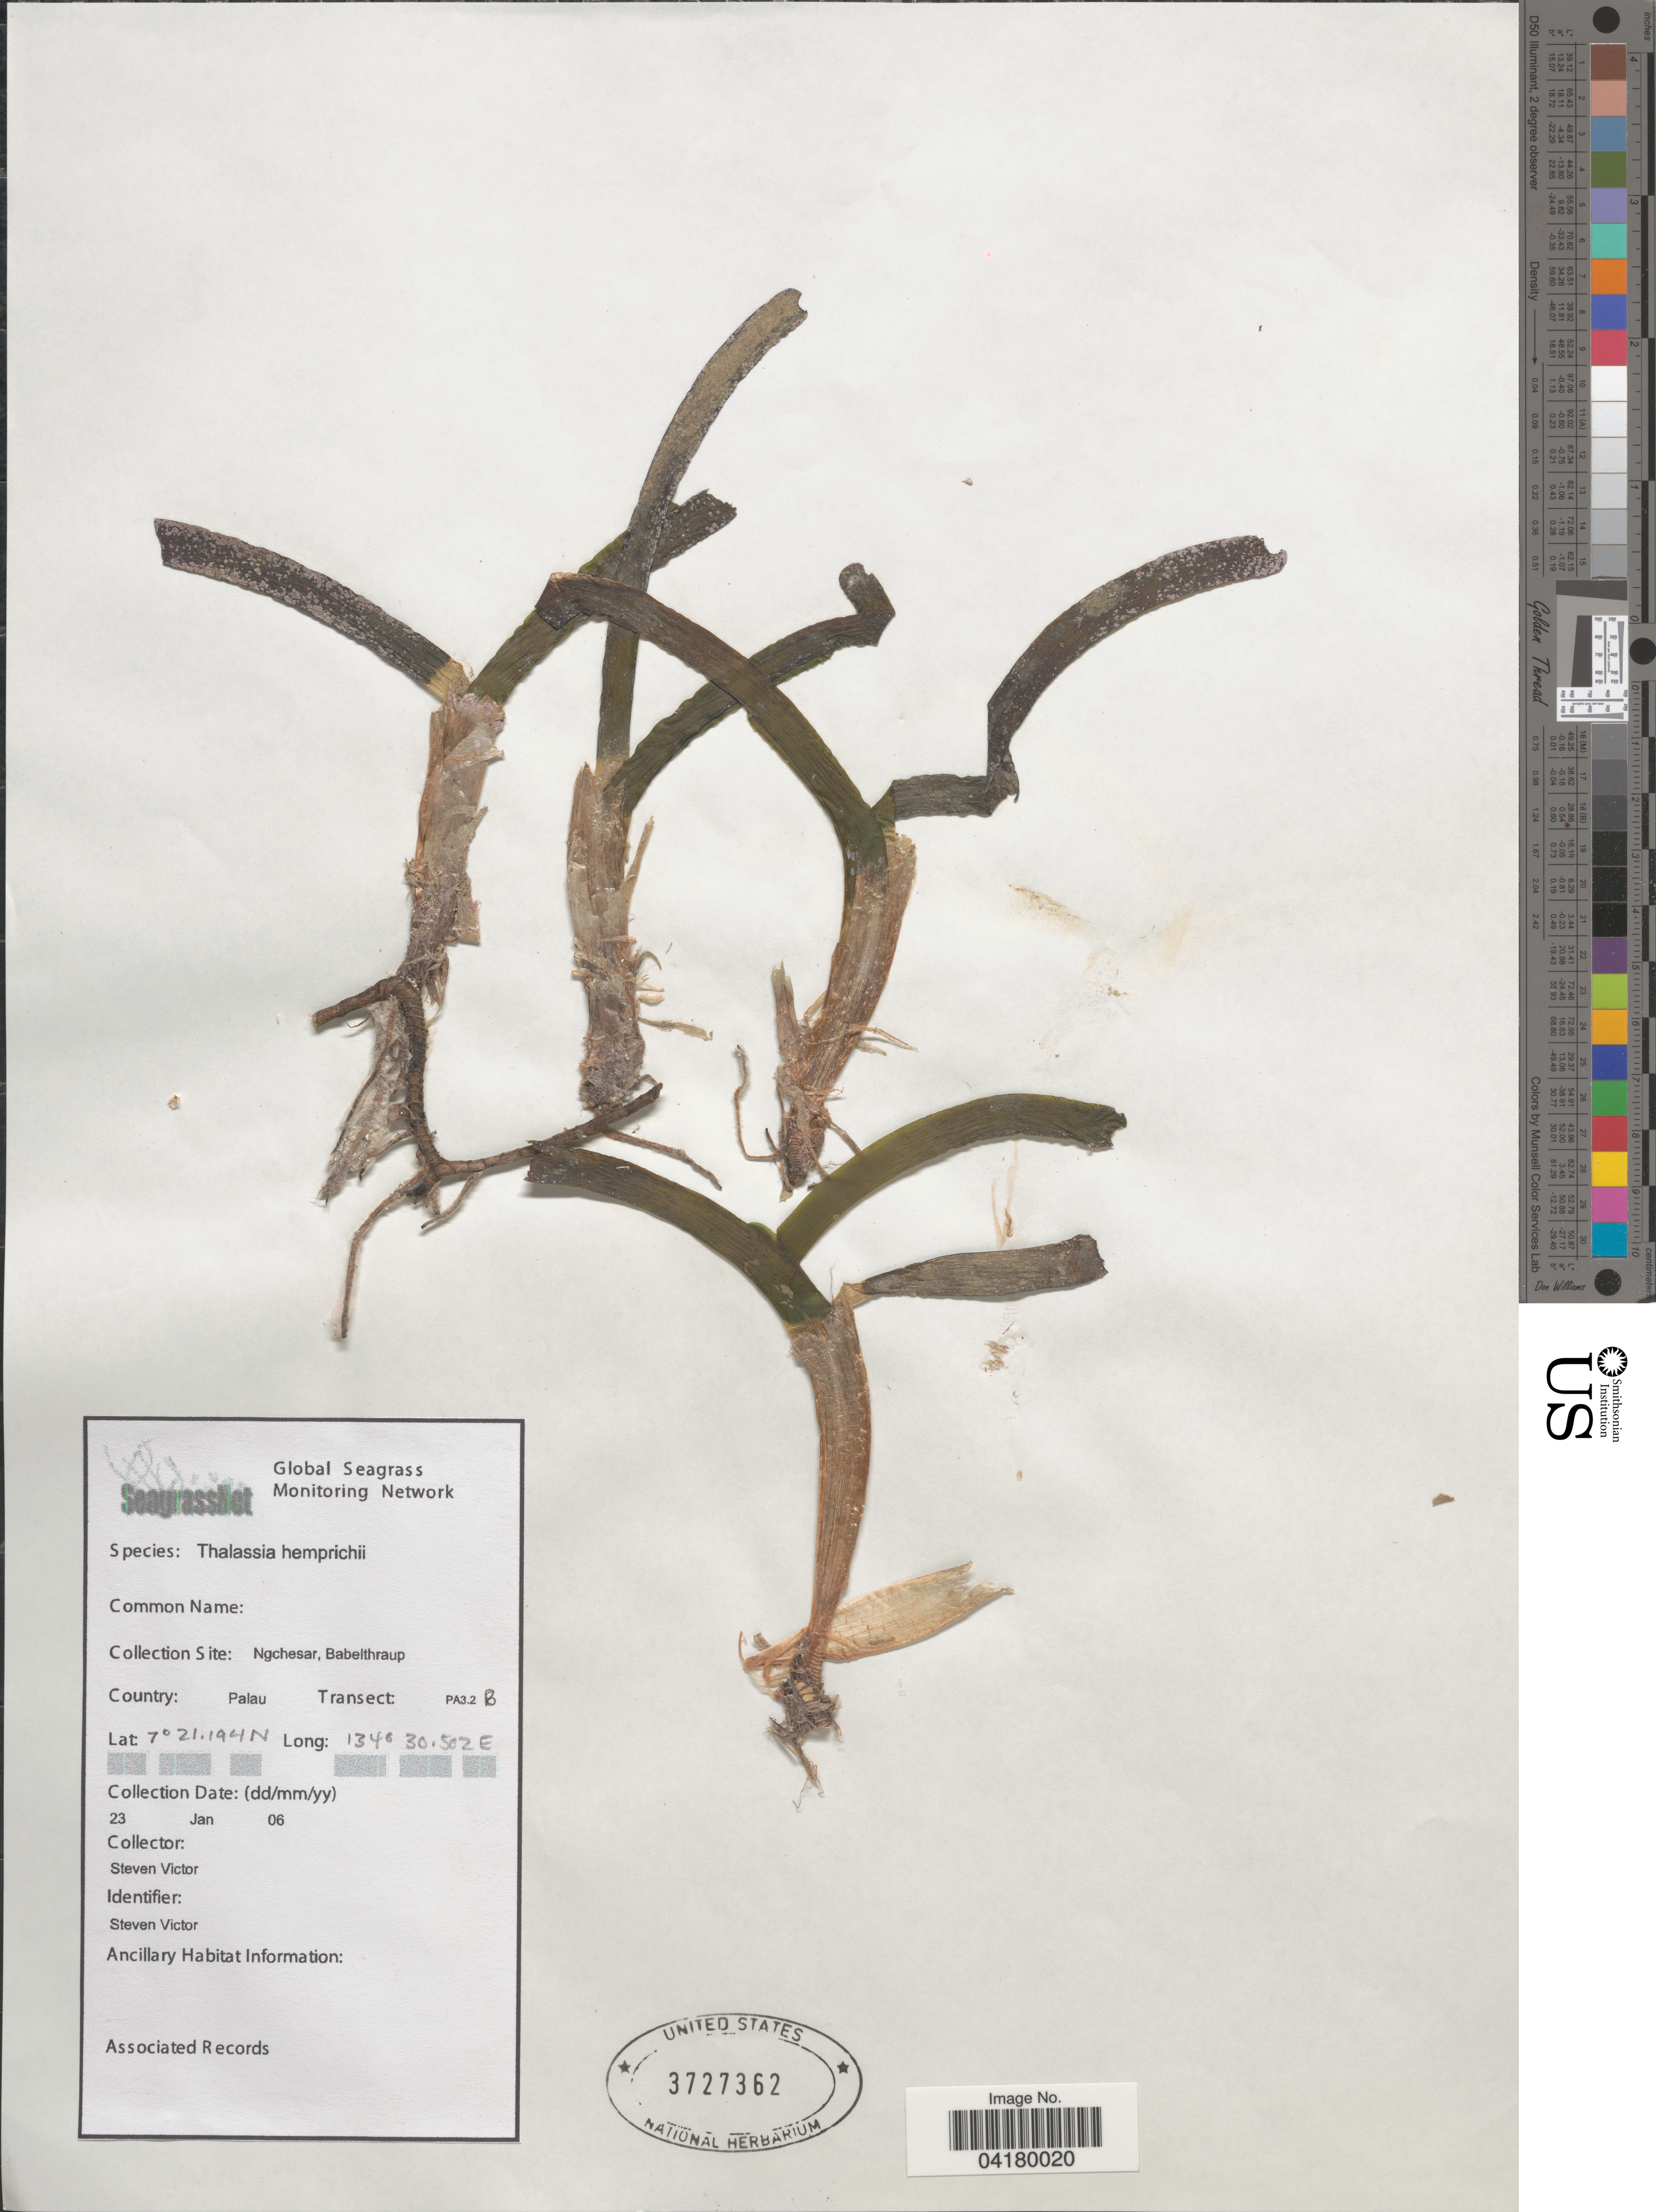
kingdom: Plantae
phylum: Tracheophyta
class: Liliopsida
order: Alismatales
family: Hydrocharitaceae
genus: Thalassia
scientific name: Thalassia hemprichii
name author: Asch.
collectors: S. Victor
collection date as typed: Transcribed d/m/y: 23/1/6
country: Palau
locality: Collection Site: Ngchesar, Babelthraup. Country: Palau. Transect: PA3.2B.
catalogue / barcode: US 3727362